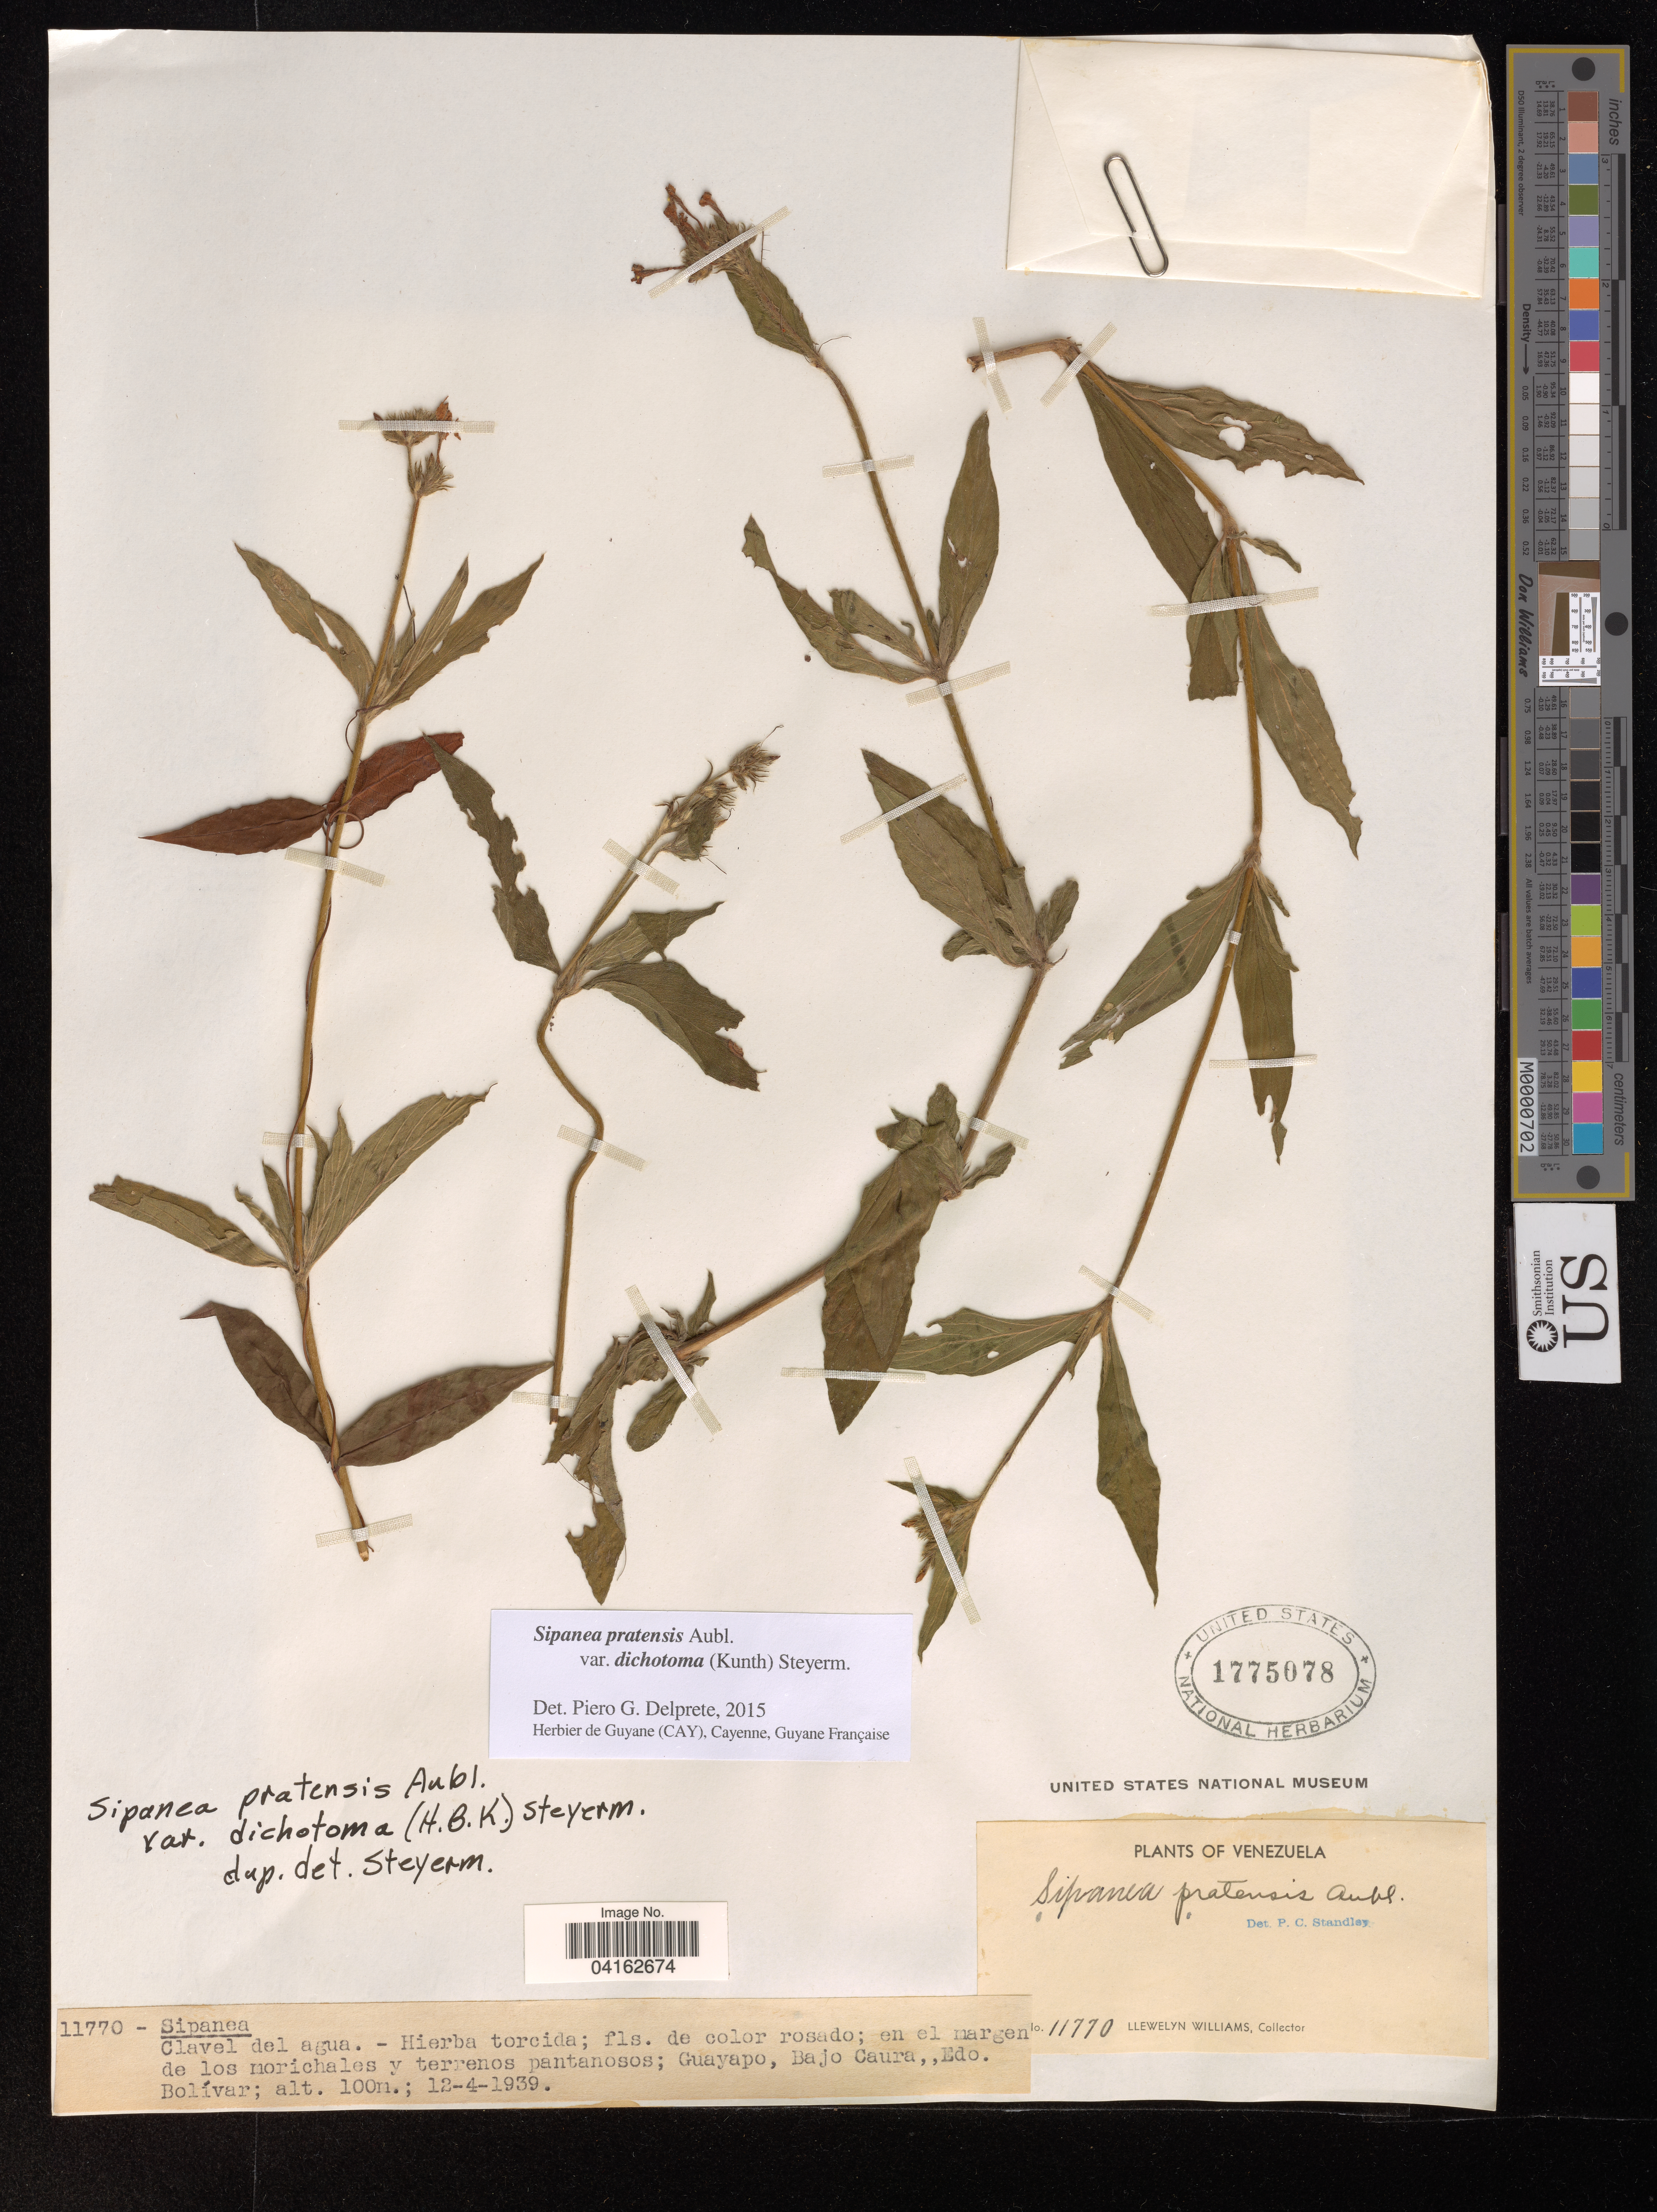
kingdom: Plantae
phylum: Tracheophyta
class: Magnoliopsida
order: Gentianales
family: Rubiaceae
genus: Sipanea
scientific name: Sipanea pratensis var. dichotoma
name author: (Kunth) Steyerm.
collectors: Ll. Williams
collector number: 11770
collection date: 1939-04-12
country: Venezuela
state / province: Bolivar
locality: Guayapo, Bajo Caura.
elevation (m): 100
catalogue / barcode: US 1775078